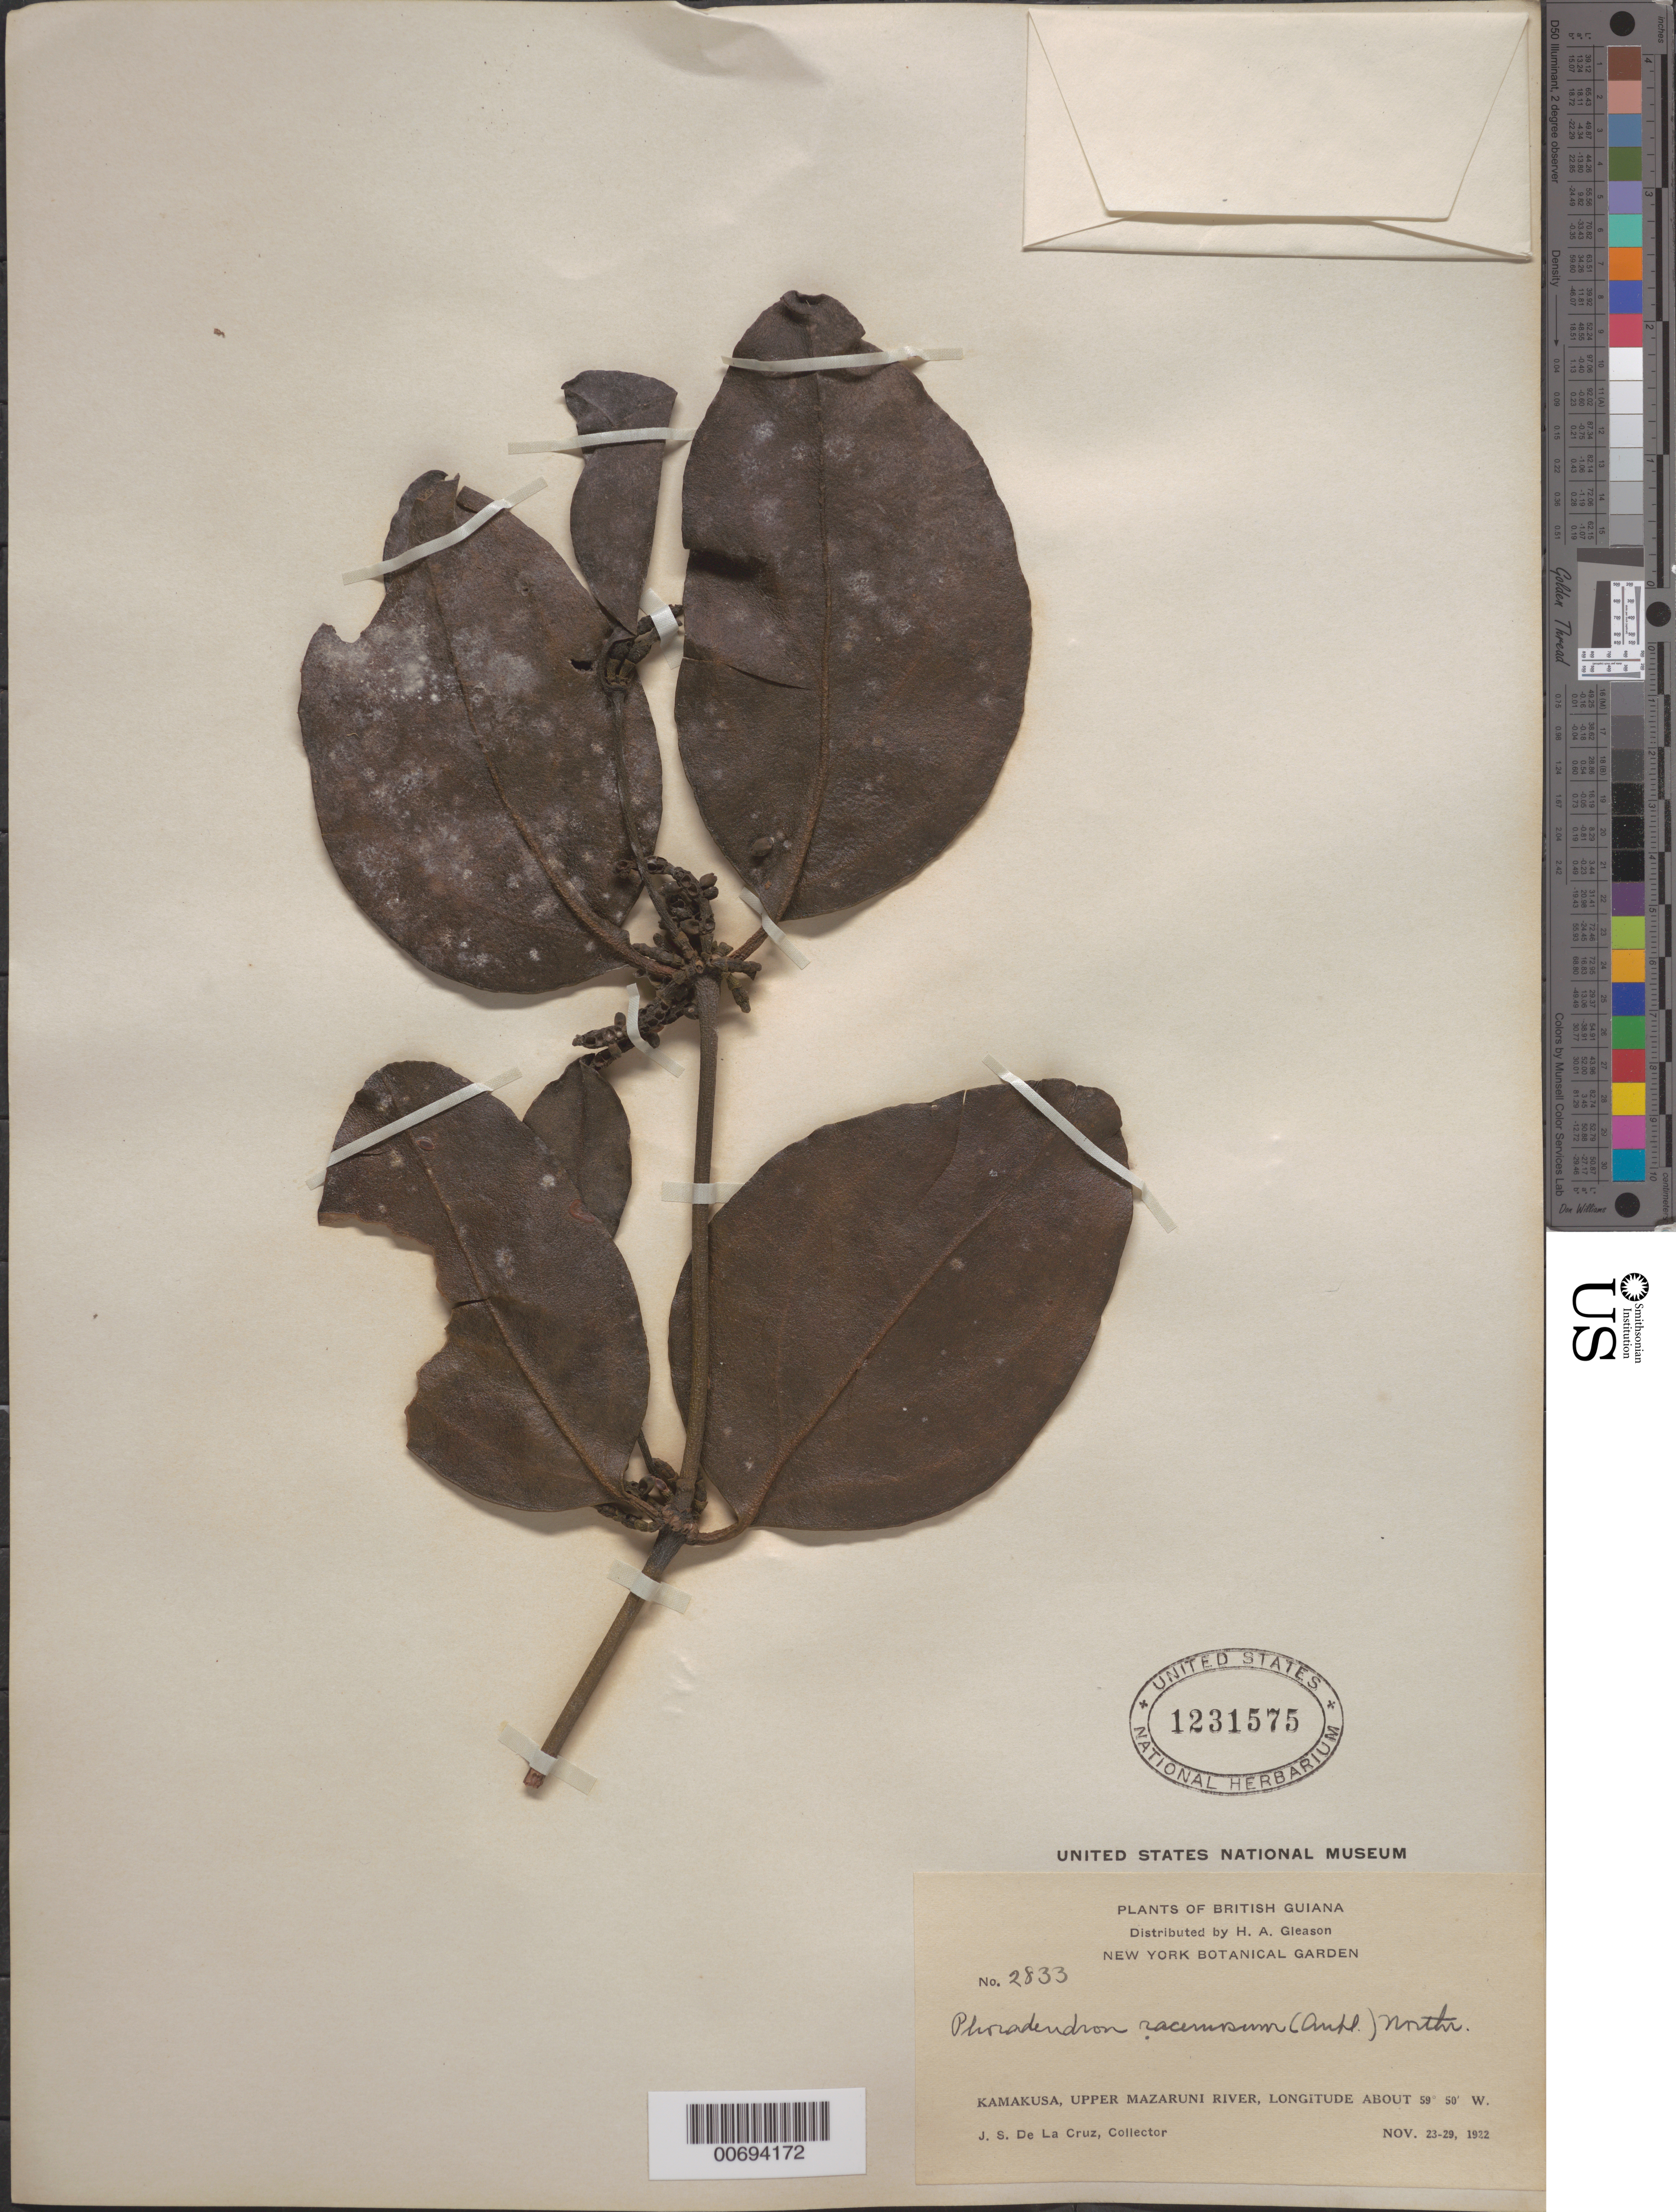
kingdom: Plantae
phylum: Tracheophyta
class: Magnoliopsida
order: Santalales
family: Viscaceae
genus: Phoradendron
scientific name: Phoradendron racemosum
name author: (Aubl.) Krug & Urb.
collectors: J. S. de la Cruz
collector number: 2833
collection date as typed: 23-Nov-22 to 29-Nov-22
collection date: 1922-11-23/1922-11-29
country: Guyana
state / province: Cuyuni-Mazaruni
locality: Kamakusa, Upper Mazaruni R.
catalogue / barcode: US 1231575